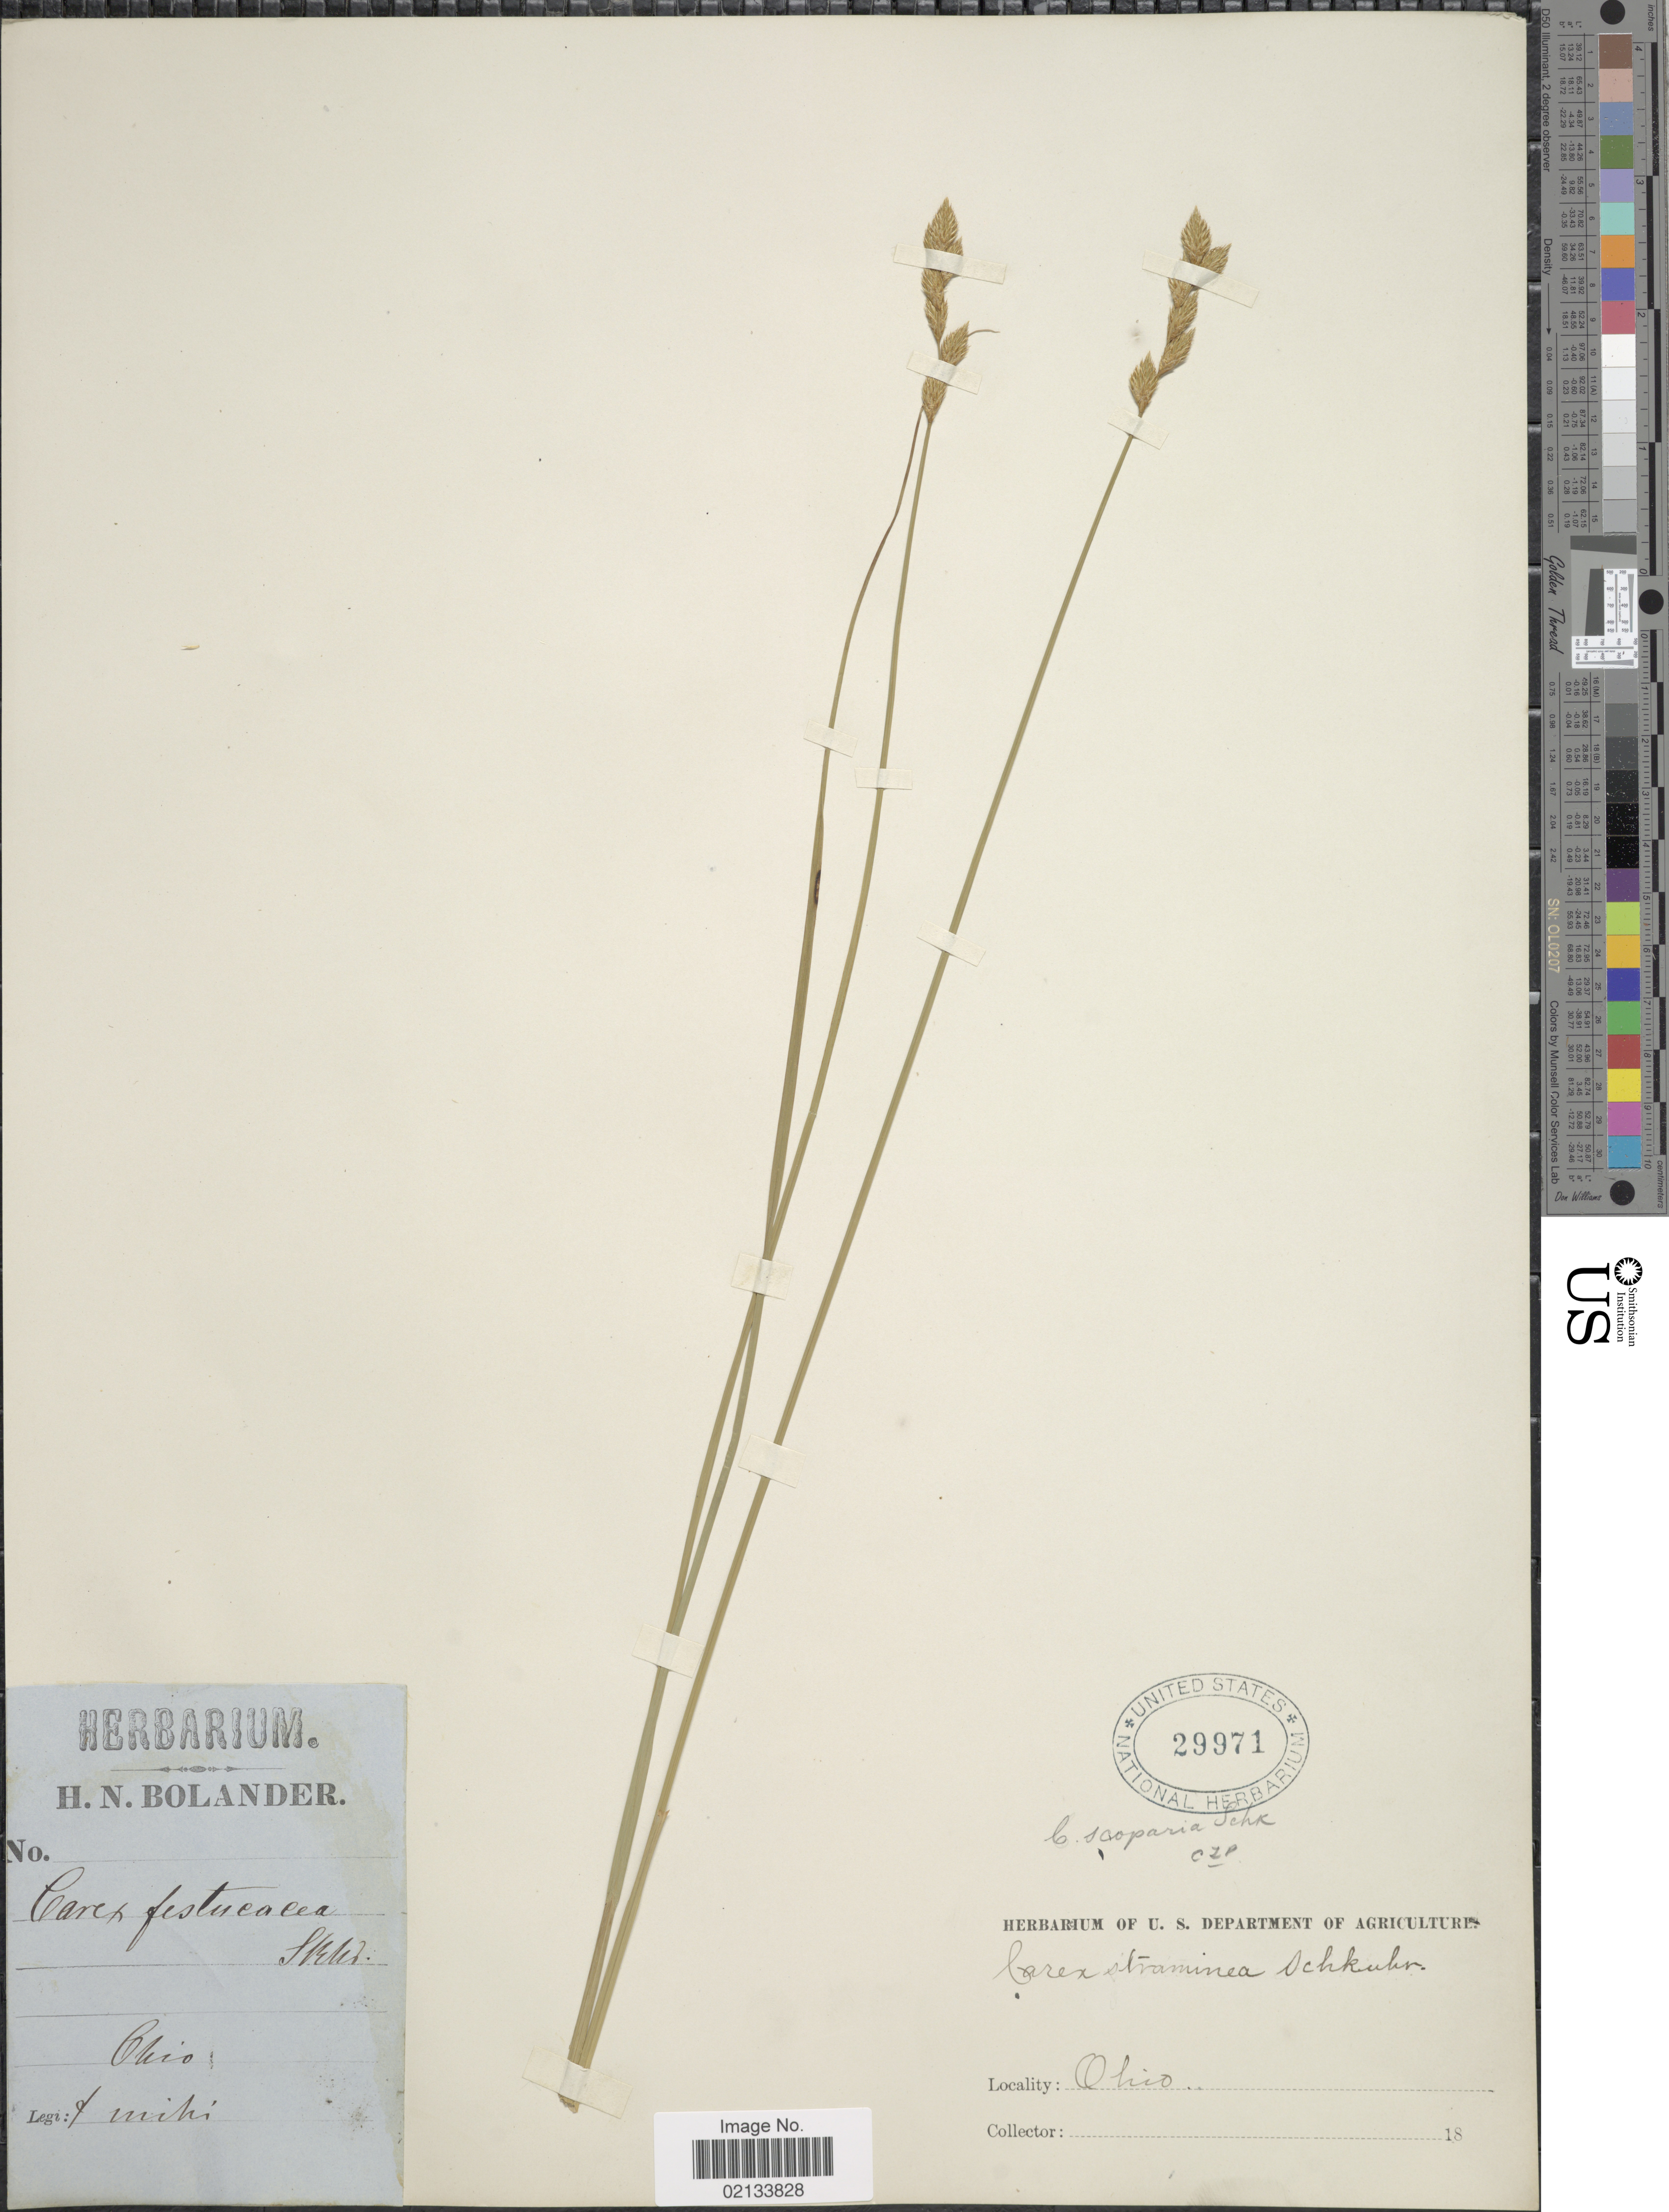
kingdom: Plantae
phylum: Tracheophyta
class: Liliopsida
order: Poales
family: Cyperaceae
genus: Carex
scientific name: Carex scoparia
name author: Schkuhr ex Willd.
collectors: H. N. Bolander (herbarium)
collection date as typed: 18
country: United States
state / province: Ohio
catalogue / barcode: US 29971